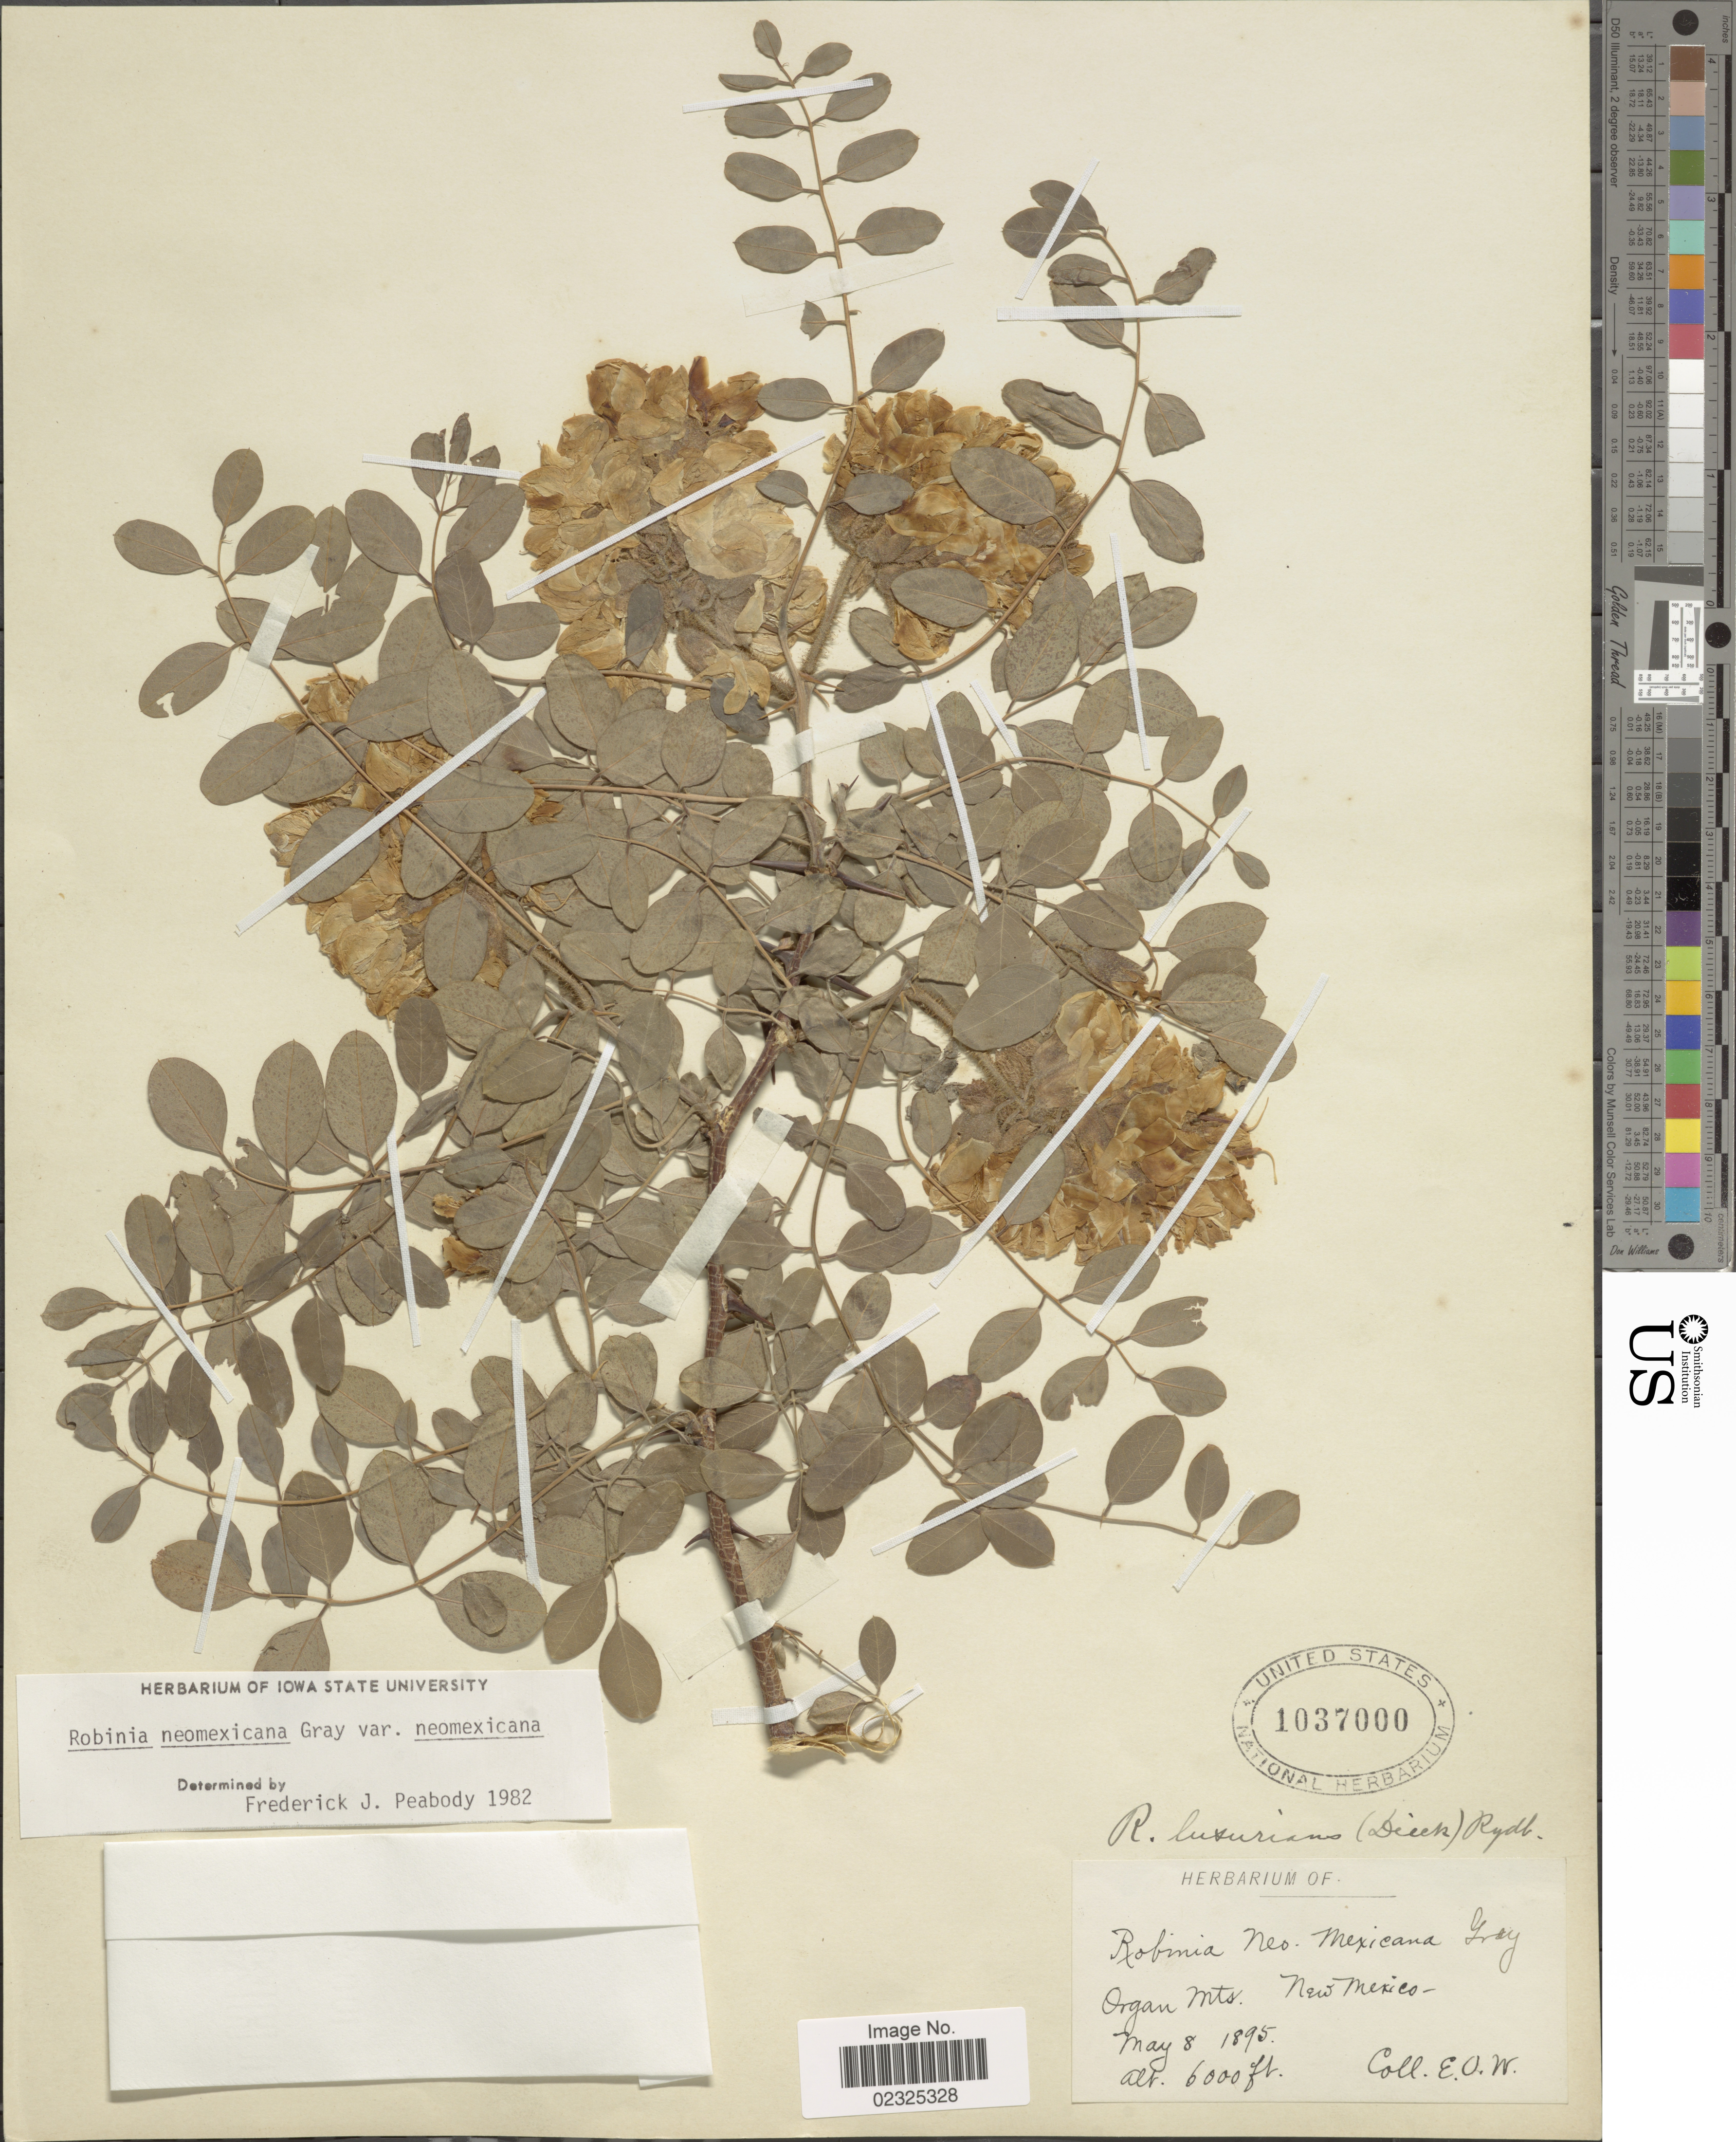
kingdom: Plantae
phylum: Tracheophyta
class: Magnoliopsida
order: Fabales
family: Fabaceae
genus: Robinia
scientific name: Robinia neomexicana var. neomexicana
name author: A. Gray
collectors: E. O. W.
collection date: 1895-05-08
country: United States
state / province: New Mexico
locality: Organ Mts.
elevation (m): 1829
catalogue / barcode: US 1037000